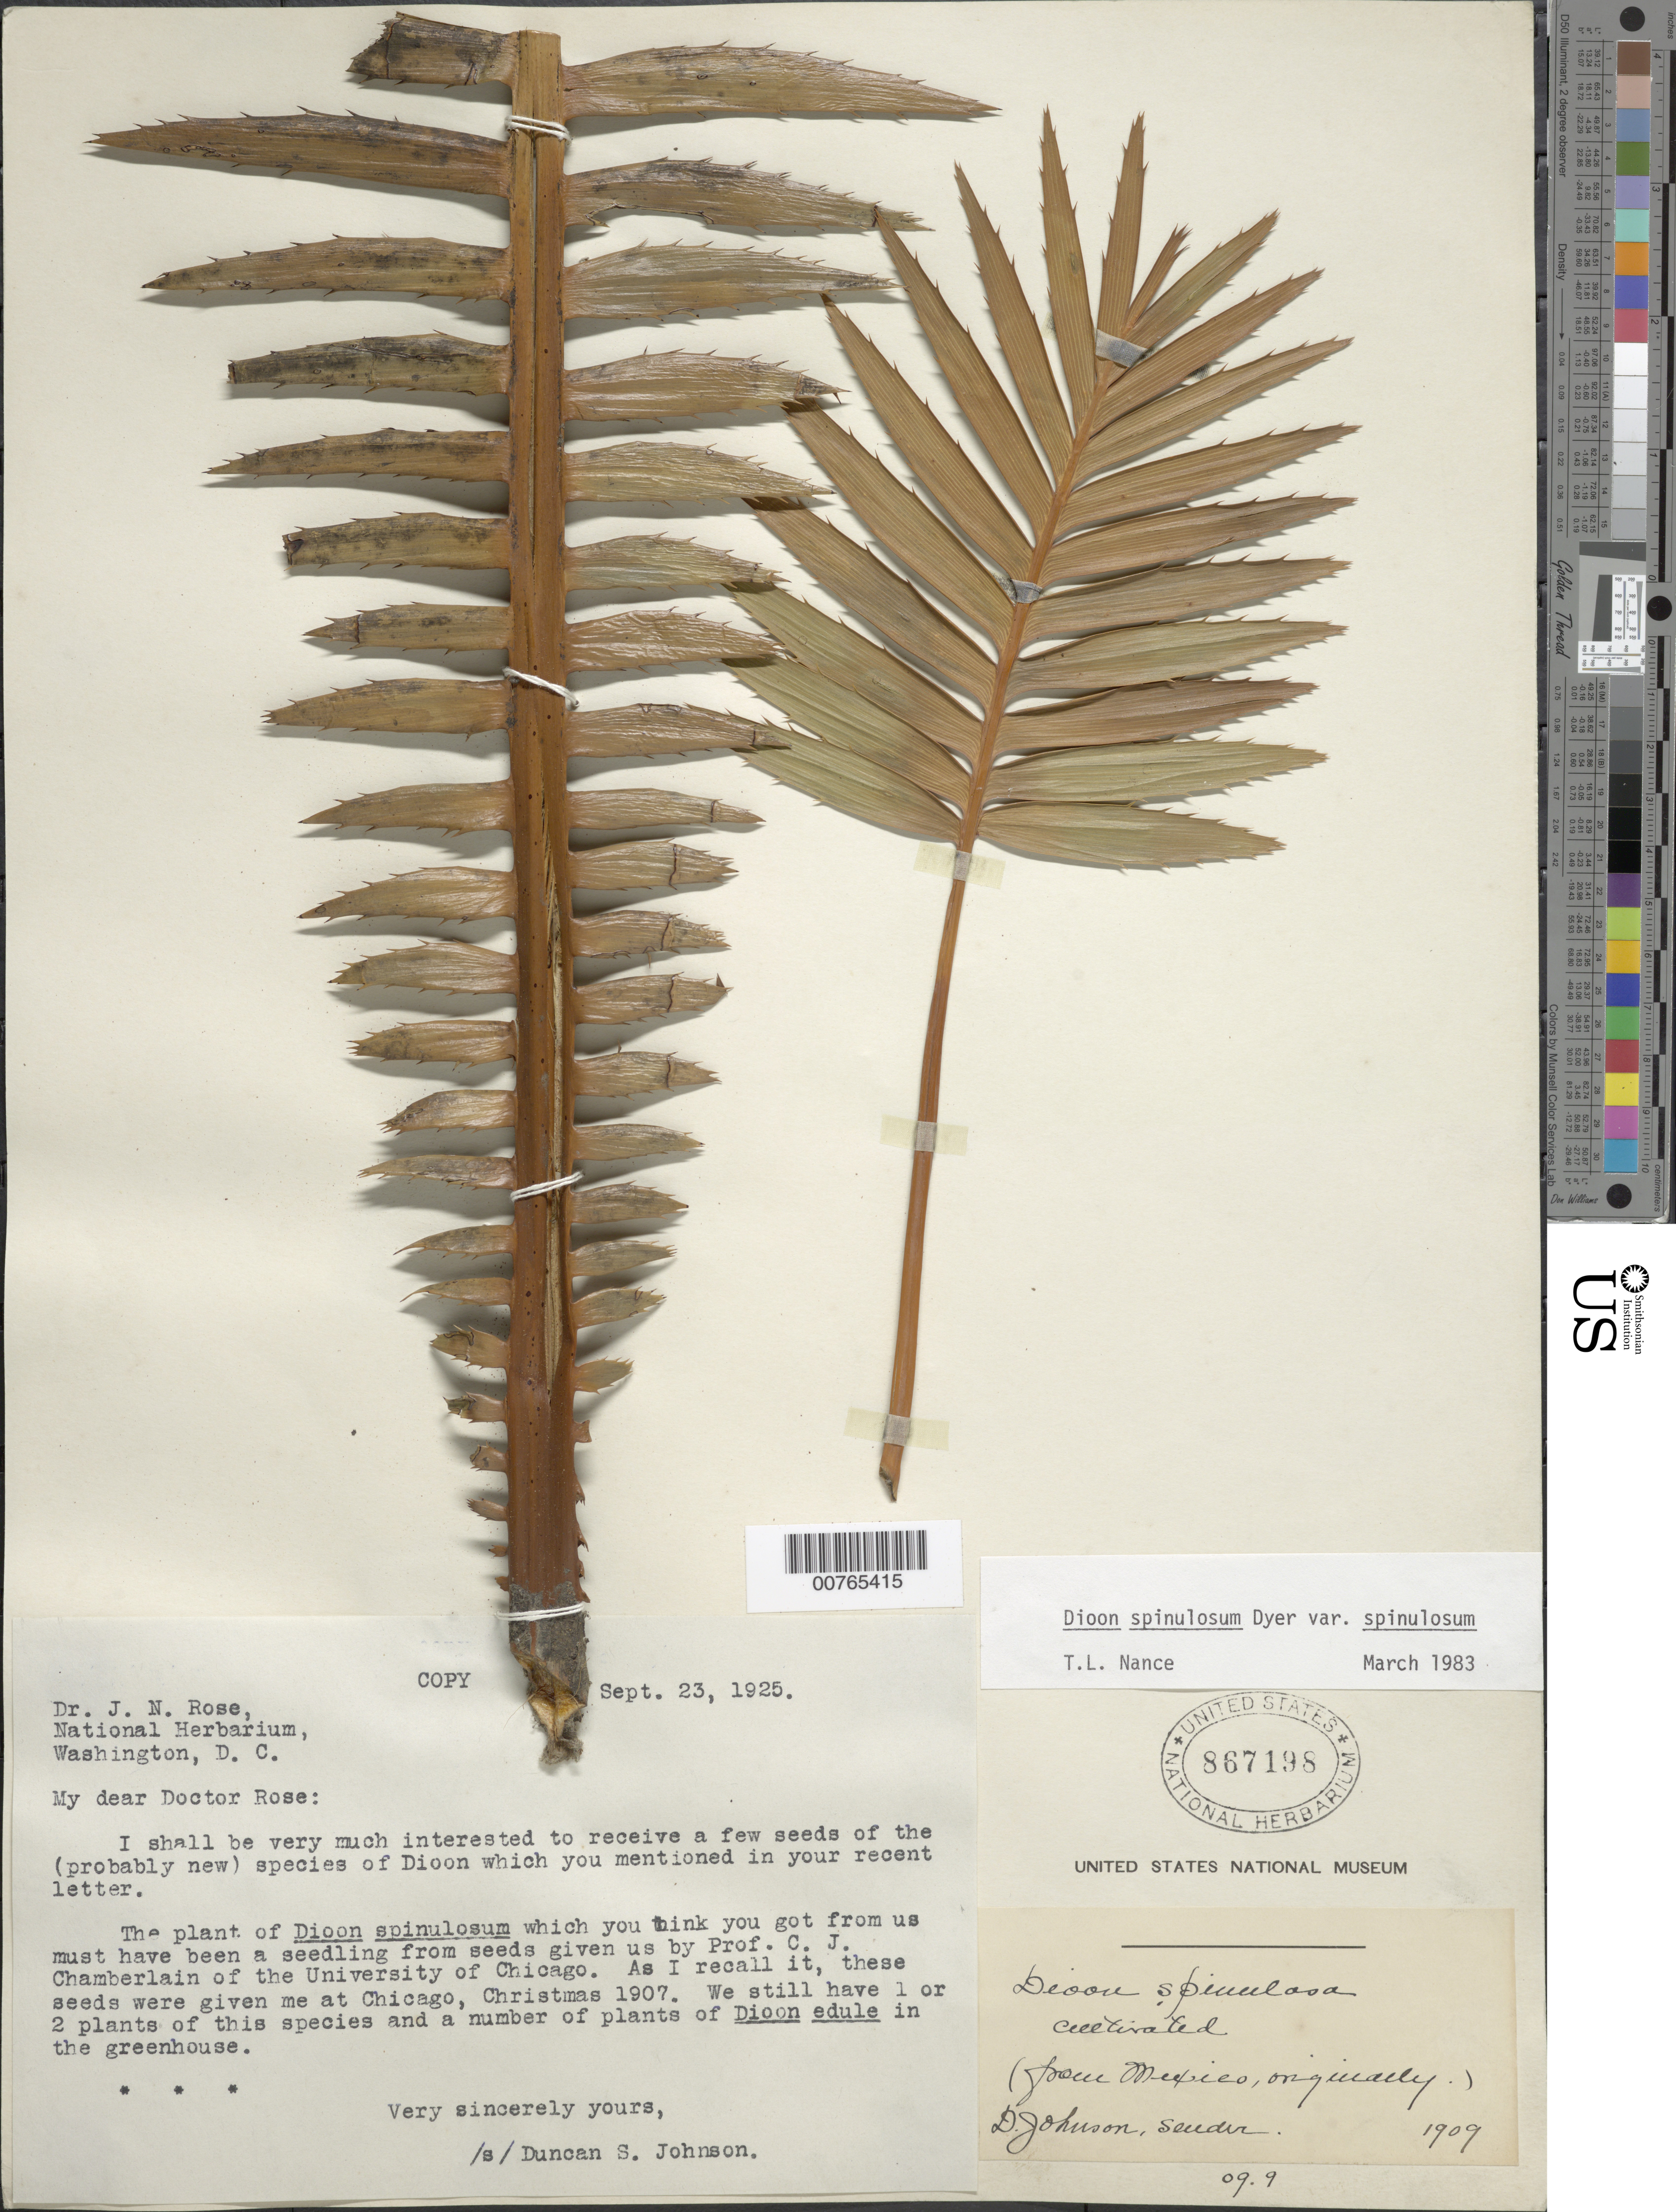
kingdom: Plantae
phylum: Tracheophyta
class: Cycadopsida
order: Cycadales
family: Zamiaceae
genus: Dioon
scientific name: Dioon spinulosum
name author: Dyer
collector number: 09 9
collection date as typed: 1909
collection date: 1909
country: United States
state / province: District of Columbia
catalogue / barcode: US 867198